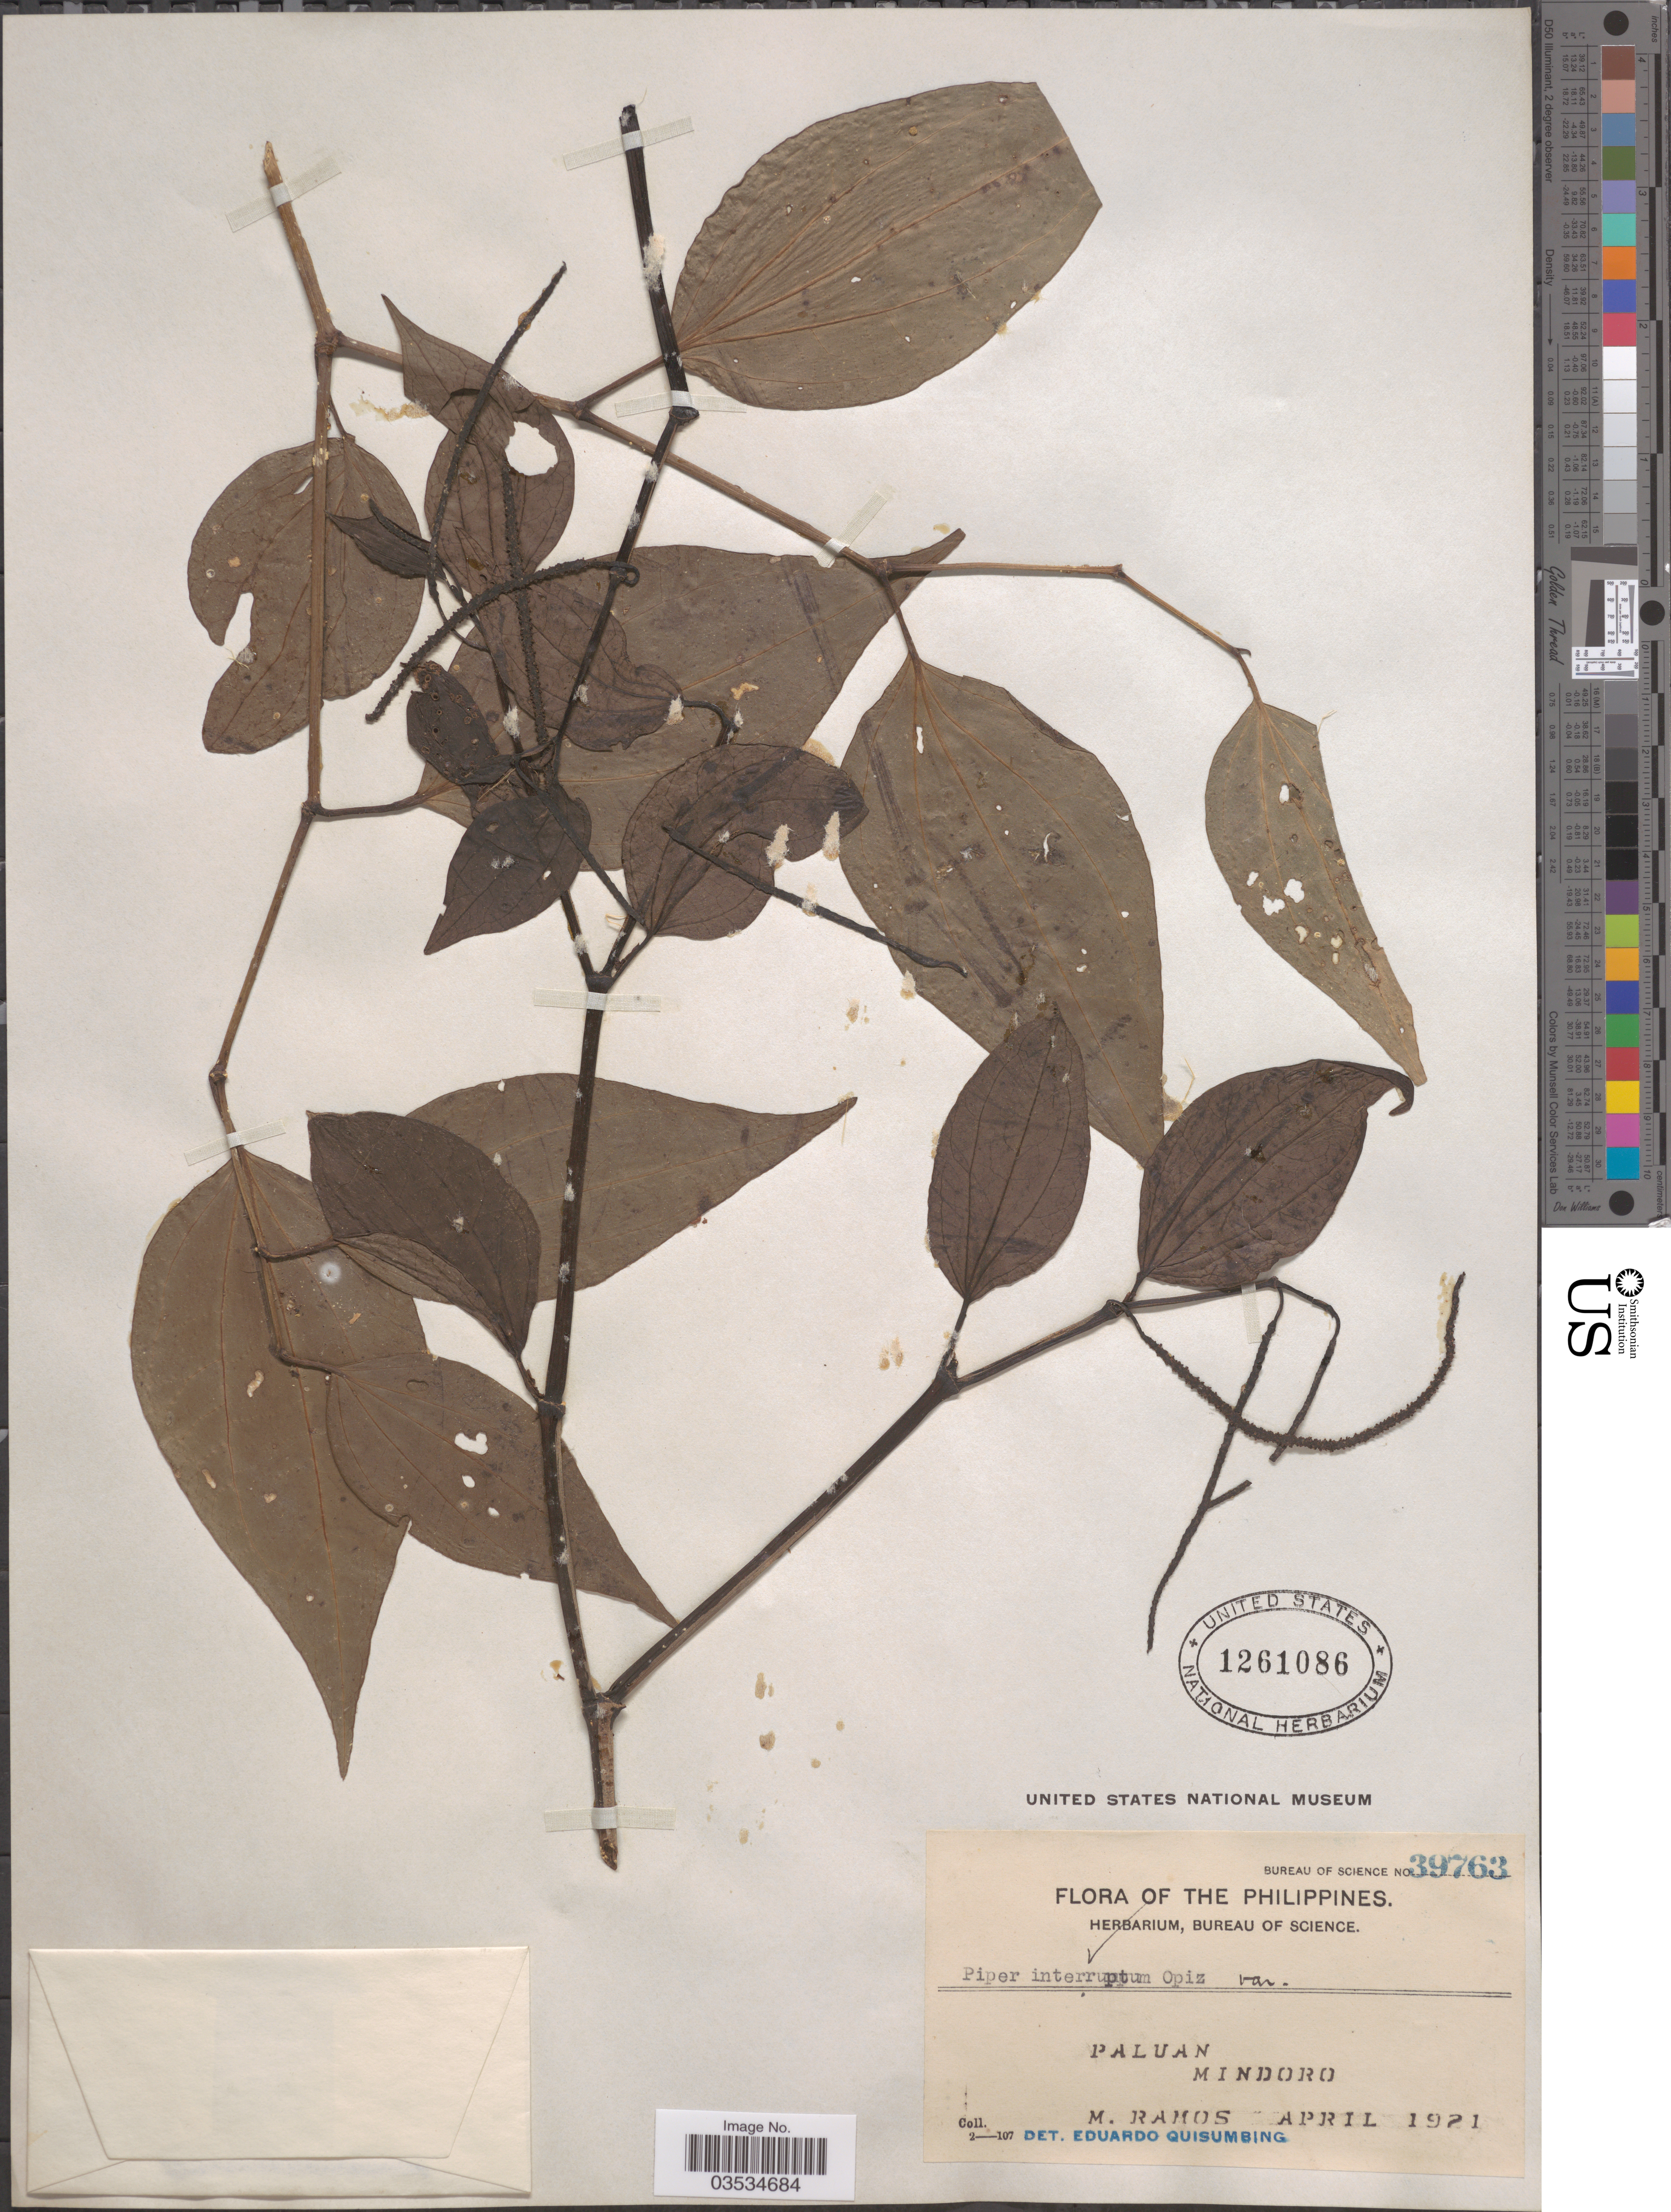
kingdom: Plantae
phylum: Tracheophyta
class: Magnoliopsida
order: Piperales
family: Piperaceae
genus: Piper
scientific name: Piper interruptum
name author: Opiz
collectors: M. Ramos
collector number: Bureau of Science 39763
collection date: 1921-04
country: Philippines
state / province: Mimaropa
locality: Paluan. Mindoro.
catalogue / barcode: US 1261086